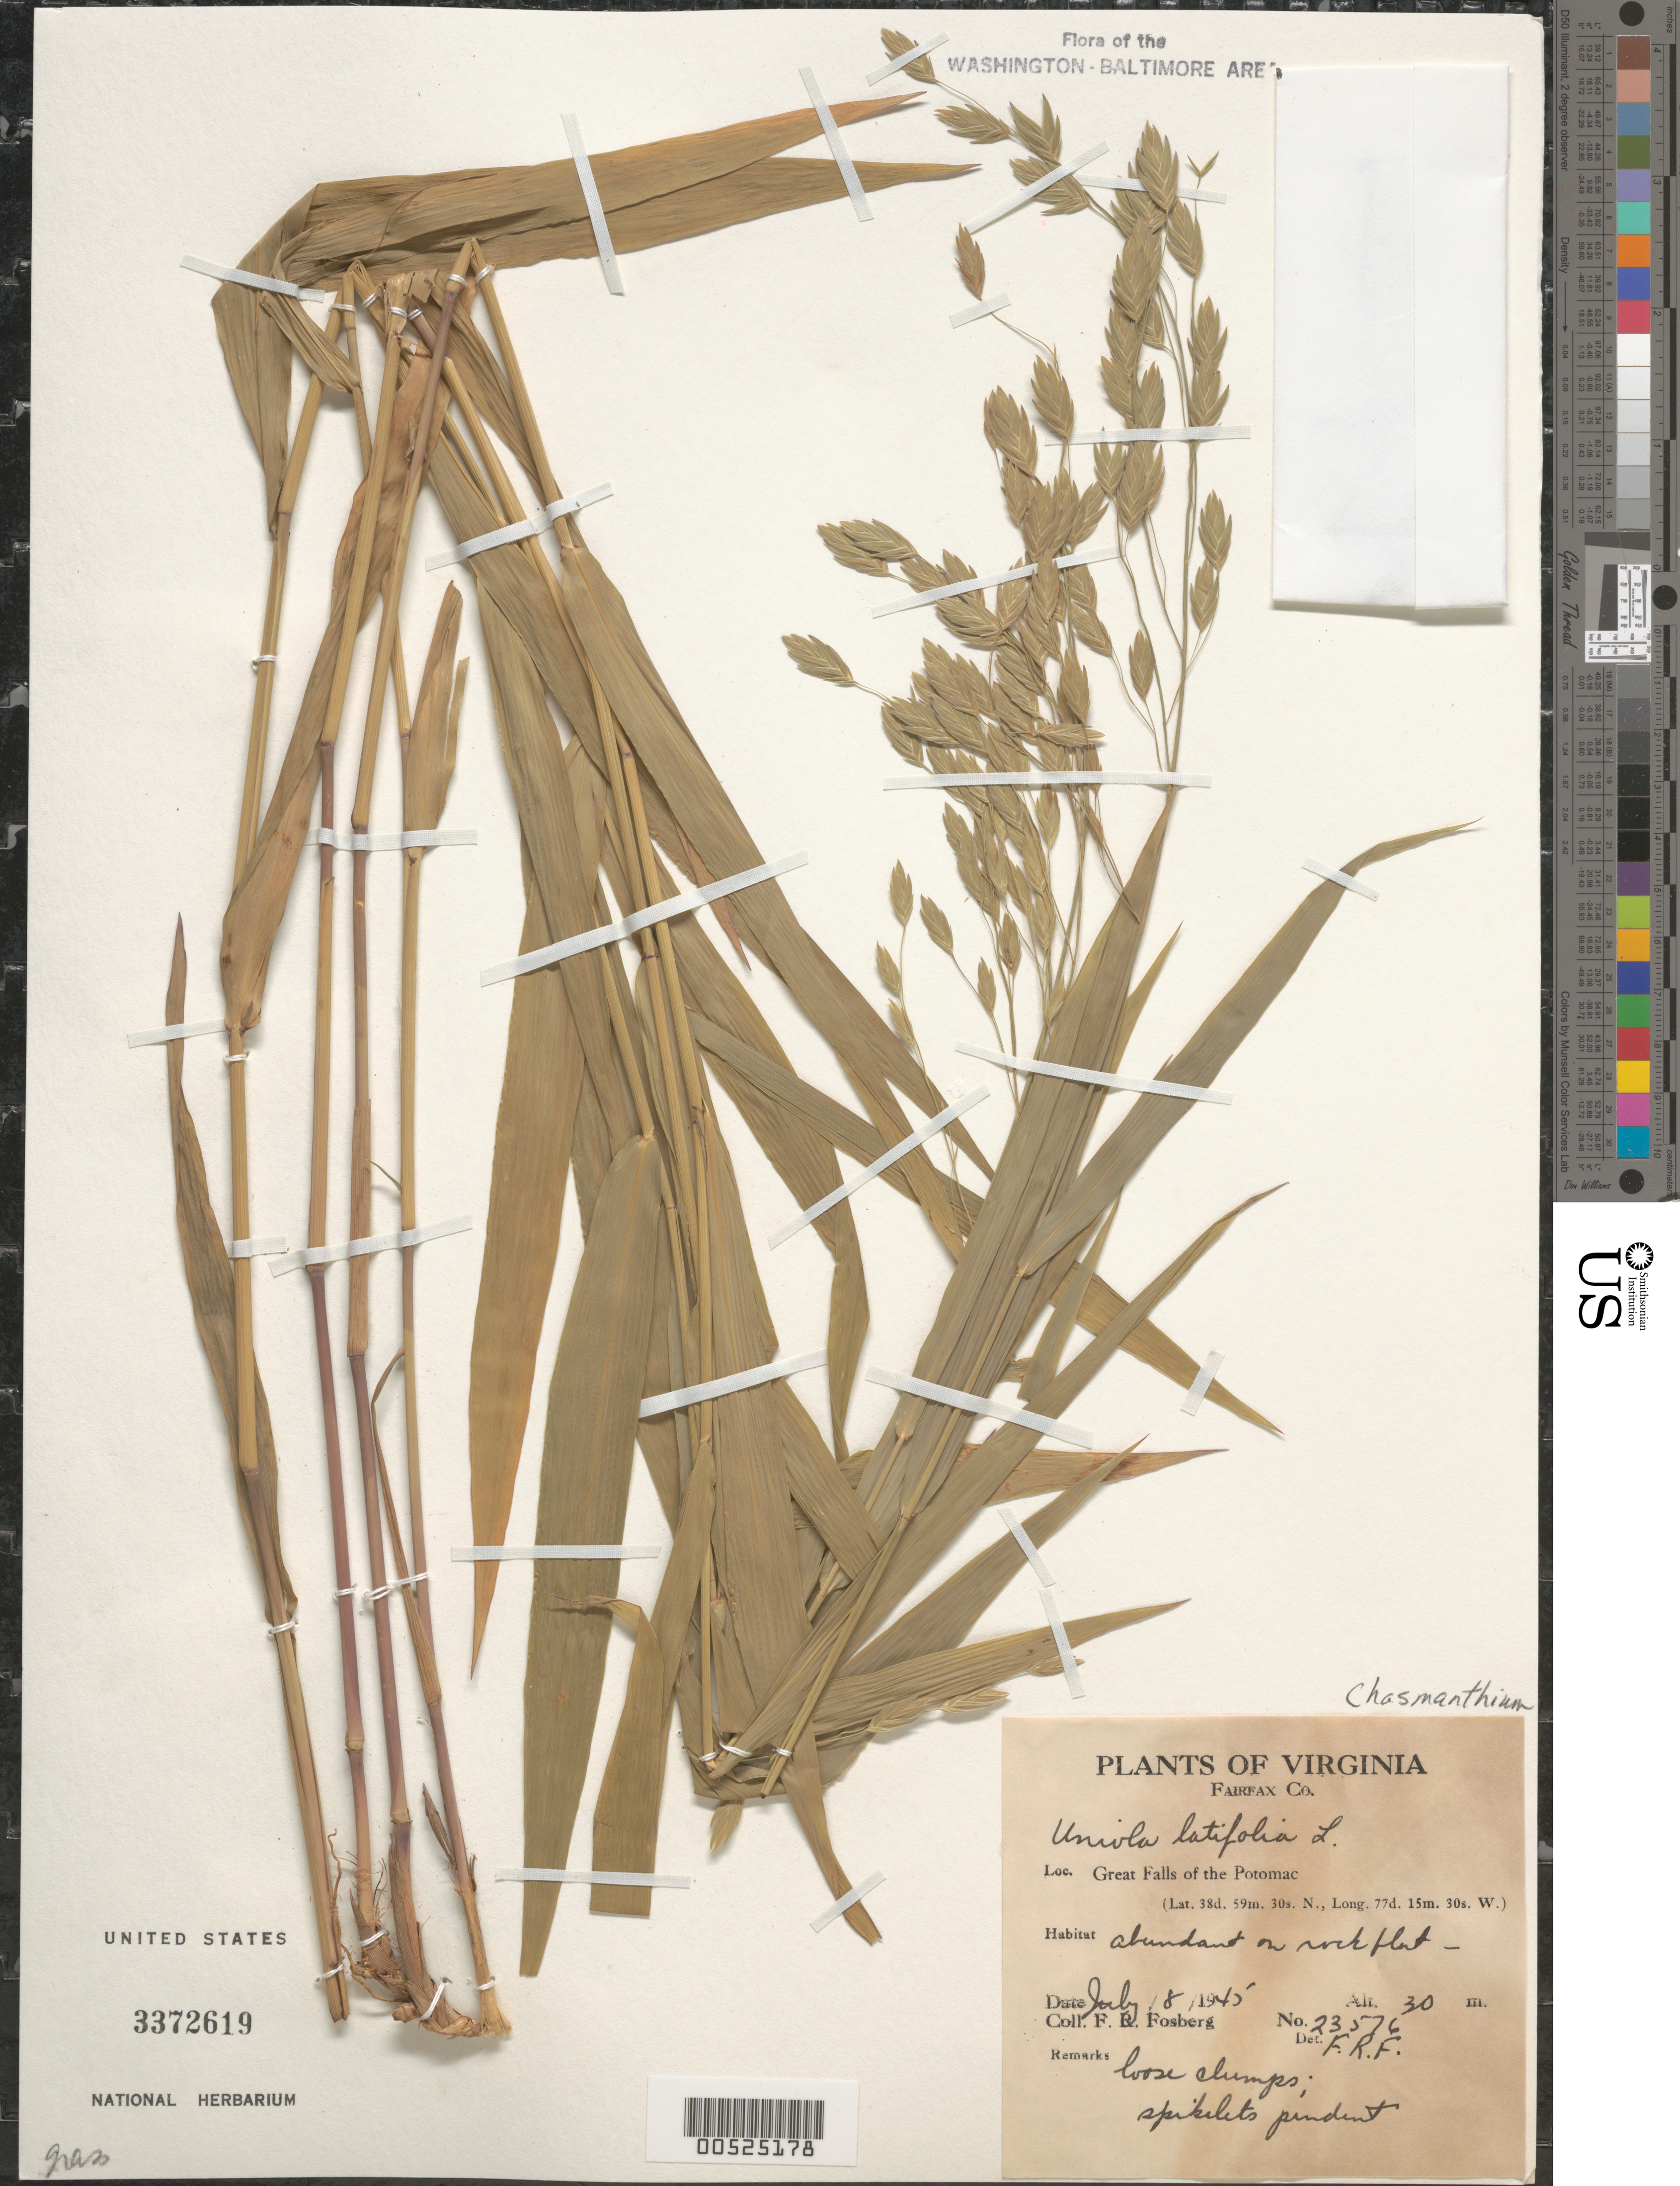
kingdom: Plantae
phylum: Tracheophyta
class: Liliopsida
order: Poales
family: Poaceae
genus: Chasmanthium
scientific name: Chasmanthium latifolium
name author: (Michx.) H.O. Yates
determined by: Fosberg, F. R.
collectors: F. R. Fosberg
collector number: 23576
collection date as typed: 08 Jul 1945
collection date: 1945-07-08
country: United States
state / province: Virginia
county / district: Fairfax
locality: Great Falls of the Potomac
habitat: Abundant on rock flat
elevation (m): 30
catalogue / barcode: US 3372619